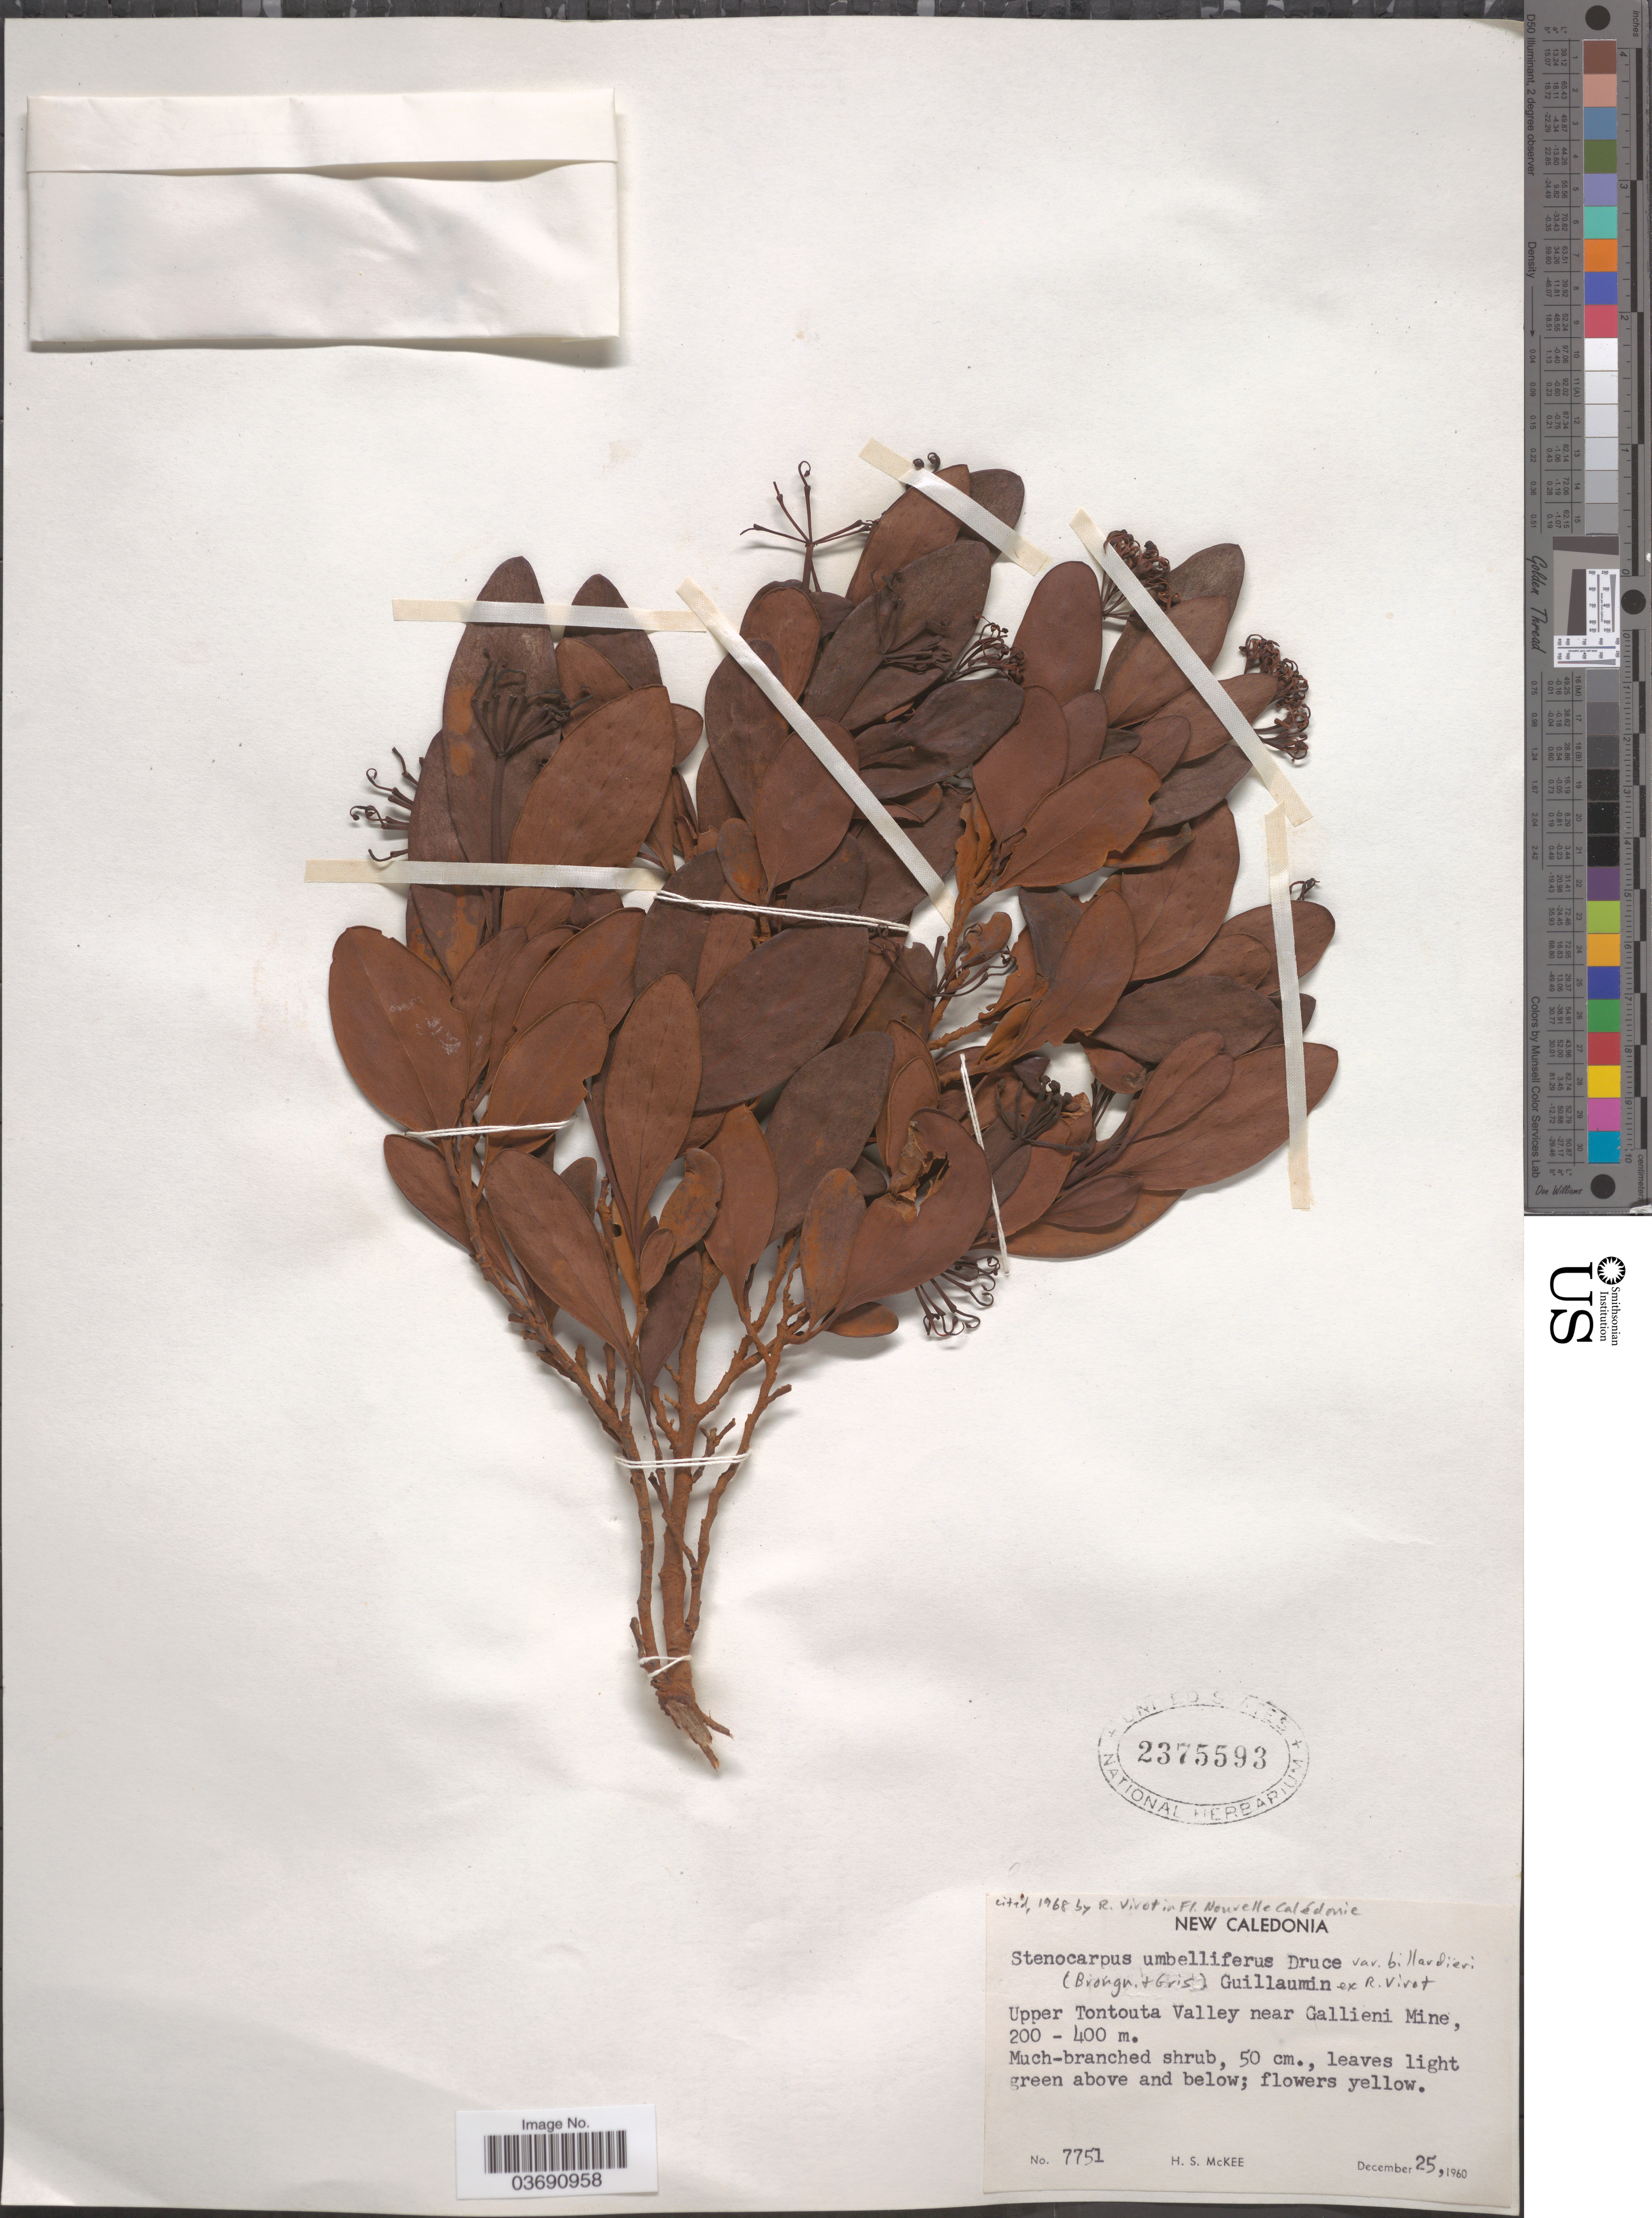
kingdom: Plantae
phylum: Tracheophyta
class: Magnoliopsida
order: Proteales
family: Proteaceae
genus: Stenocarpus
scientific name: Stenocarpus umbellifer var. billardieri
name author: (Brongn. & Gris) Guillaumin ex R. Virot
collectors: H. S. McKee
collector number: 7751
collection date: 1960-12-25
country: New Caledonia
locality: Upper Tontouta Valley near Gallieni Mine.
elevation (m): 200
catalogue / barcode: US 2375593